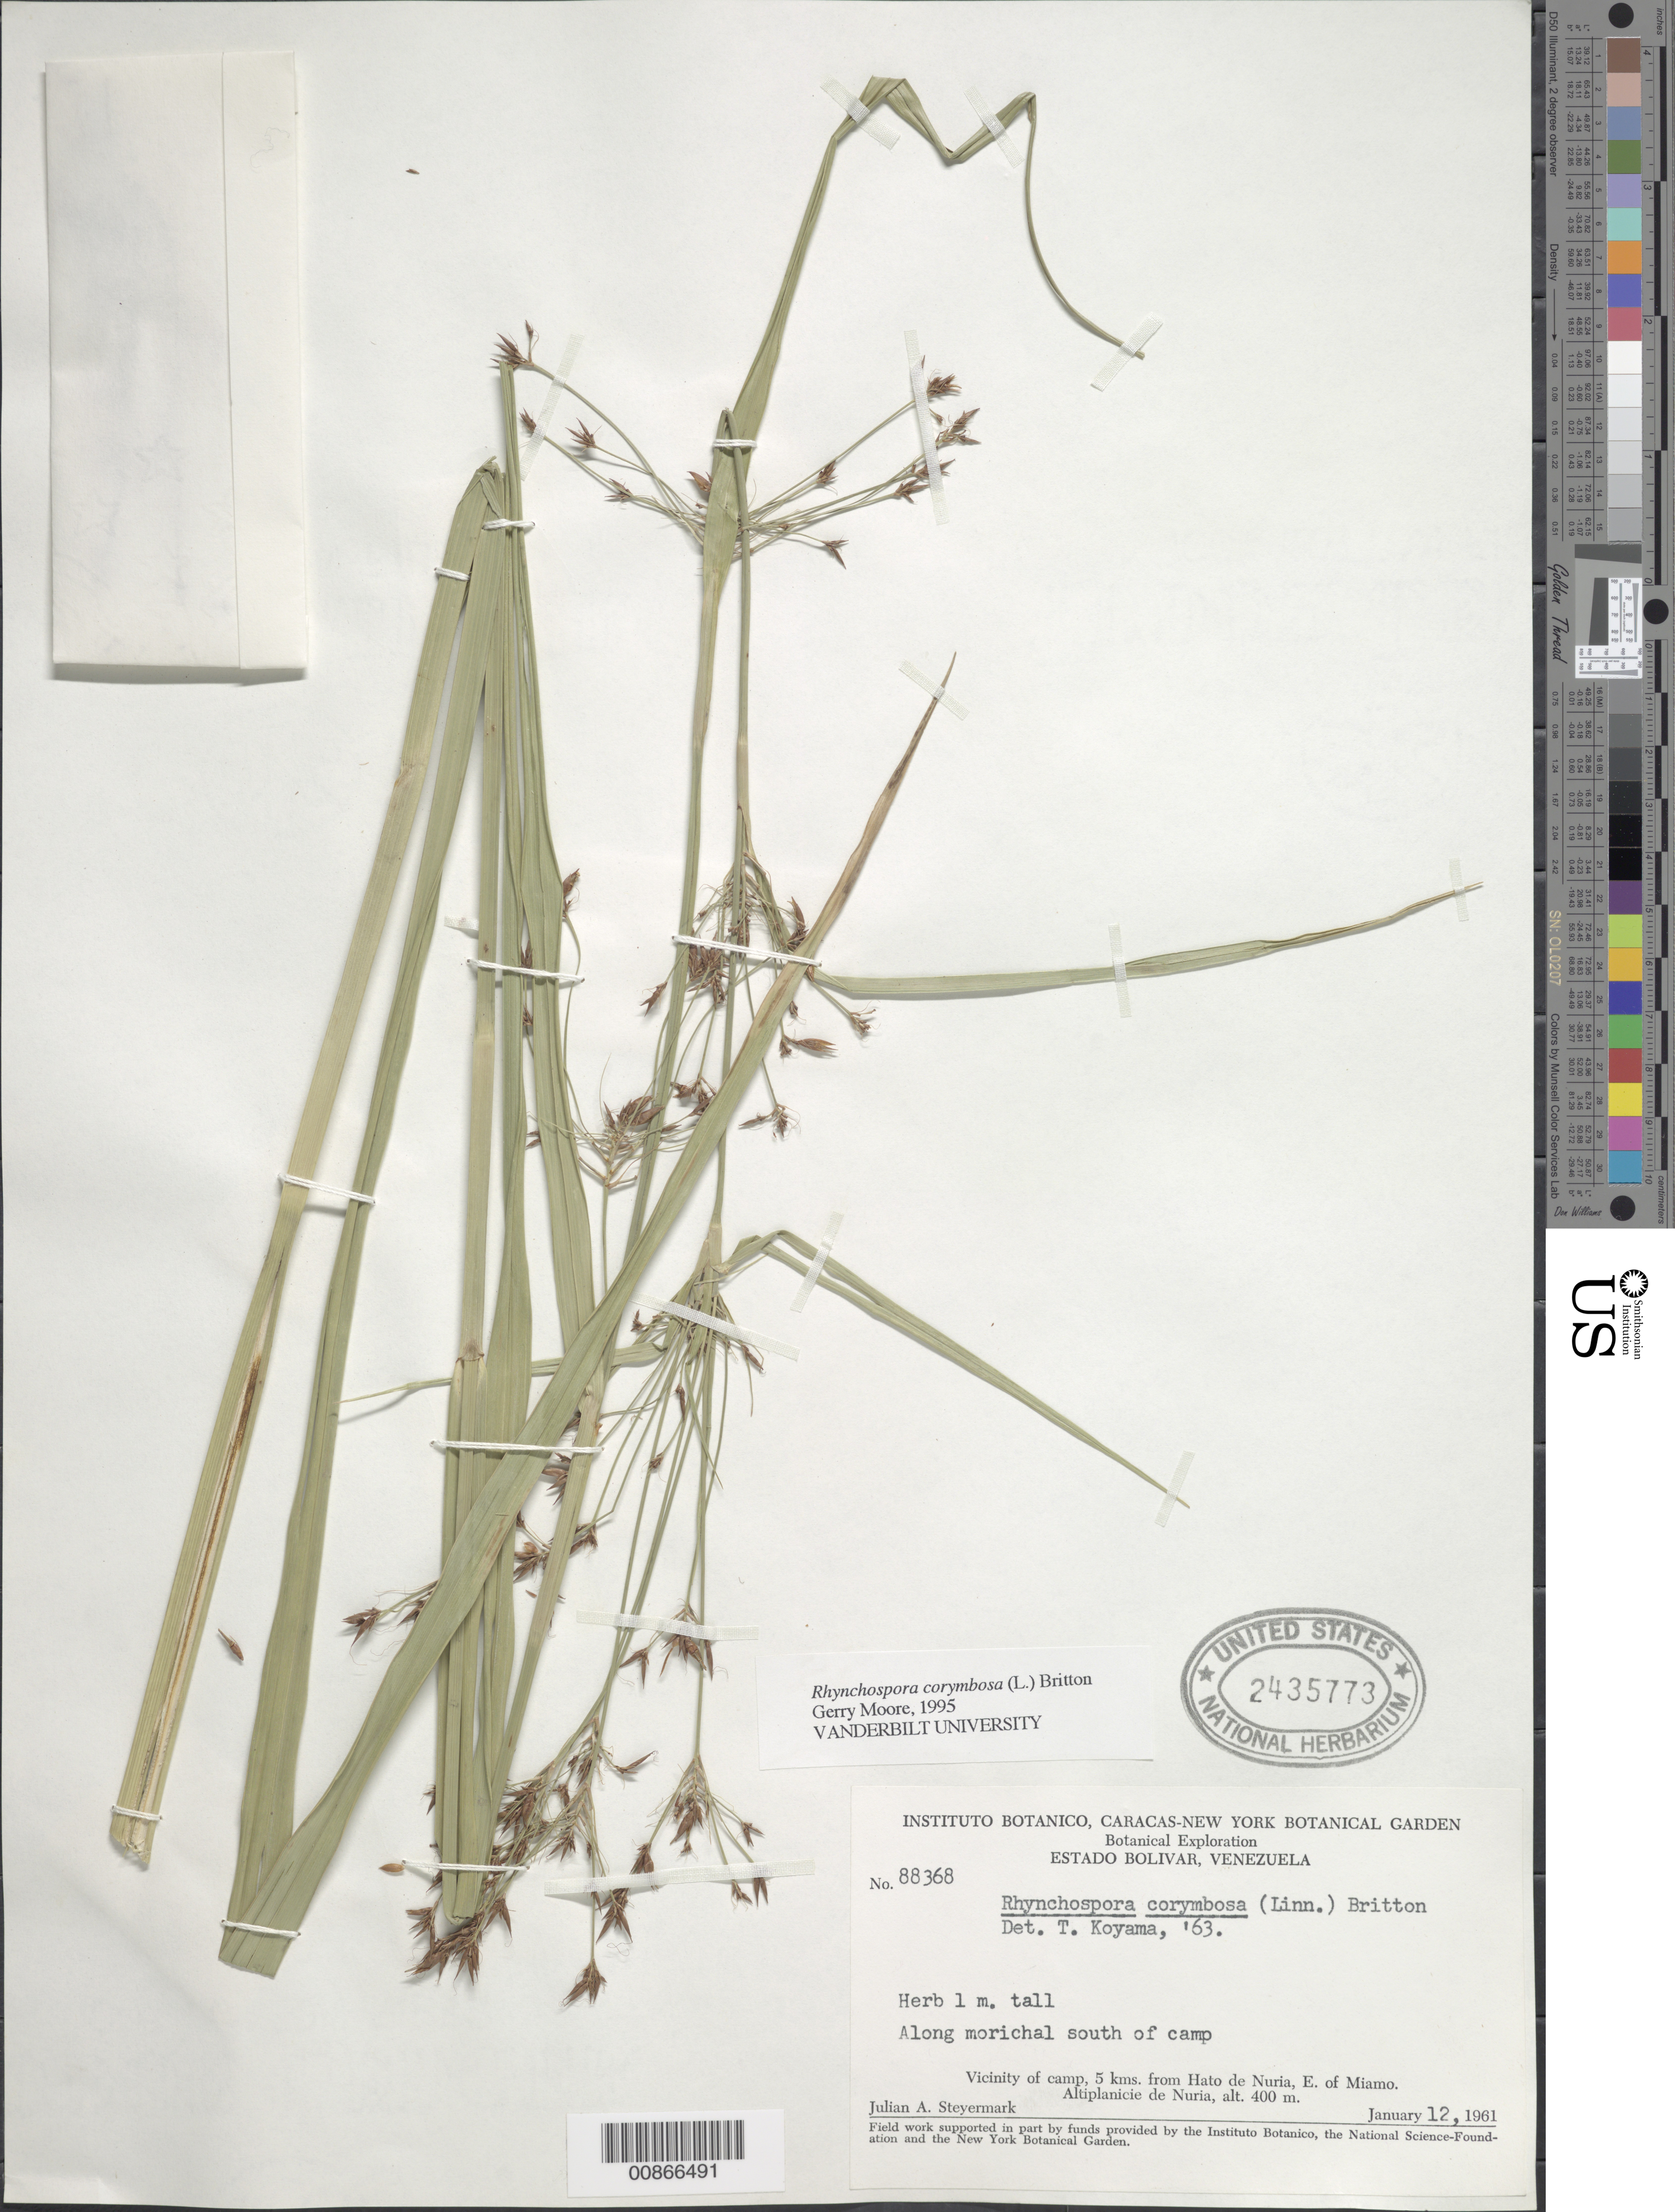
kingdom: Plantae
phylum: Tracheophyta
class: Liliopsida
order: Poales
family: Cyperaceae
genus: Rhynchospora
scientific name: Rhynchospora corymbosa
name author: (L.) Britton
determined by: Moore, G. T.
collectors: J. Steyermark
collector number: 88368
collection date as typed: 12-Jan-61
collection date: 1961-01-12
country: Venezuela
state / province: Bolívar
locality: Hato de Nuria, 5 km from; E of Miamo, Altiplanicie de Nuria, south of camp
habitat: Morichal south of camp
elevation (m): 400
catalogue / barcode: US 2435773